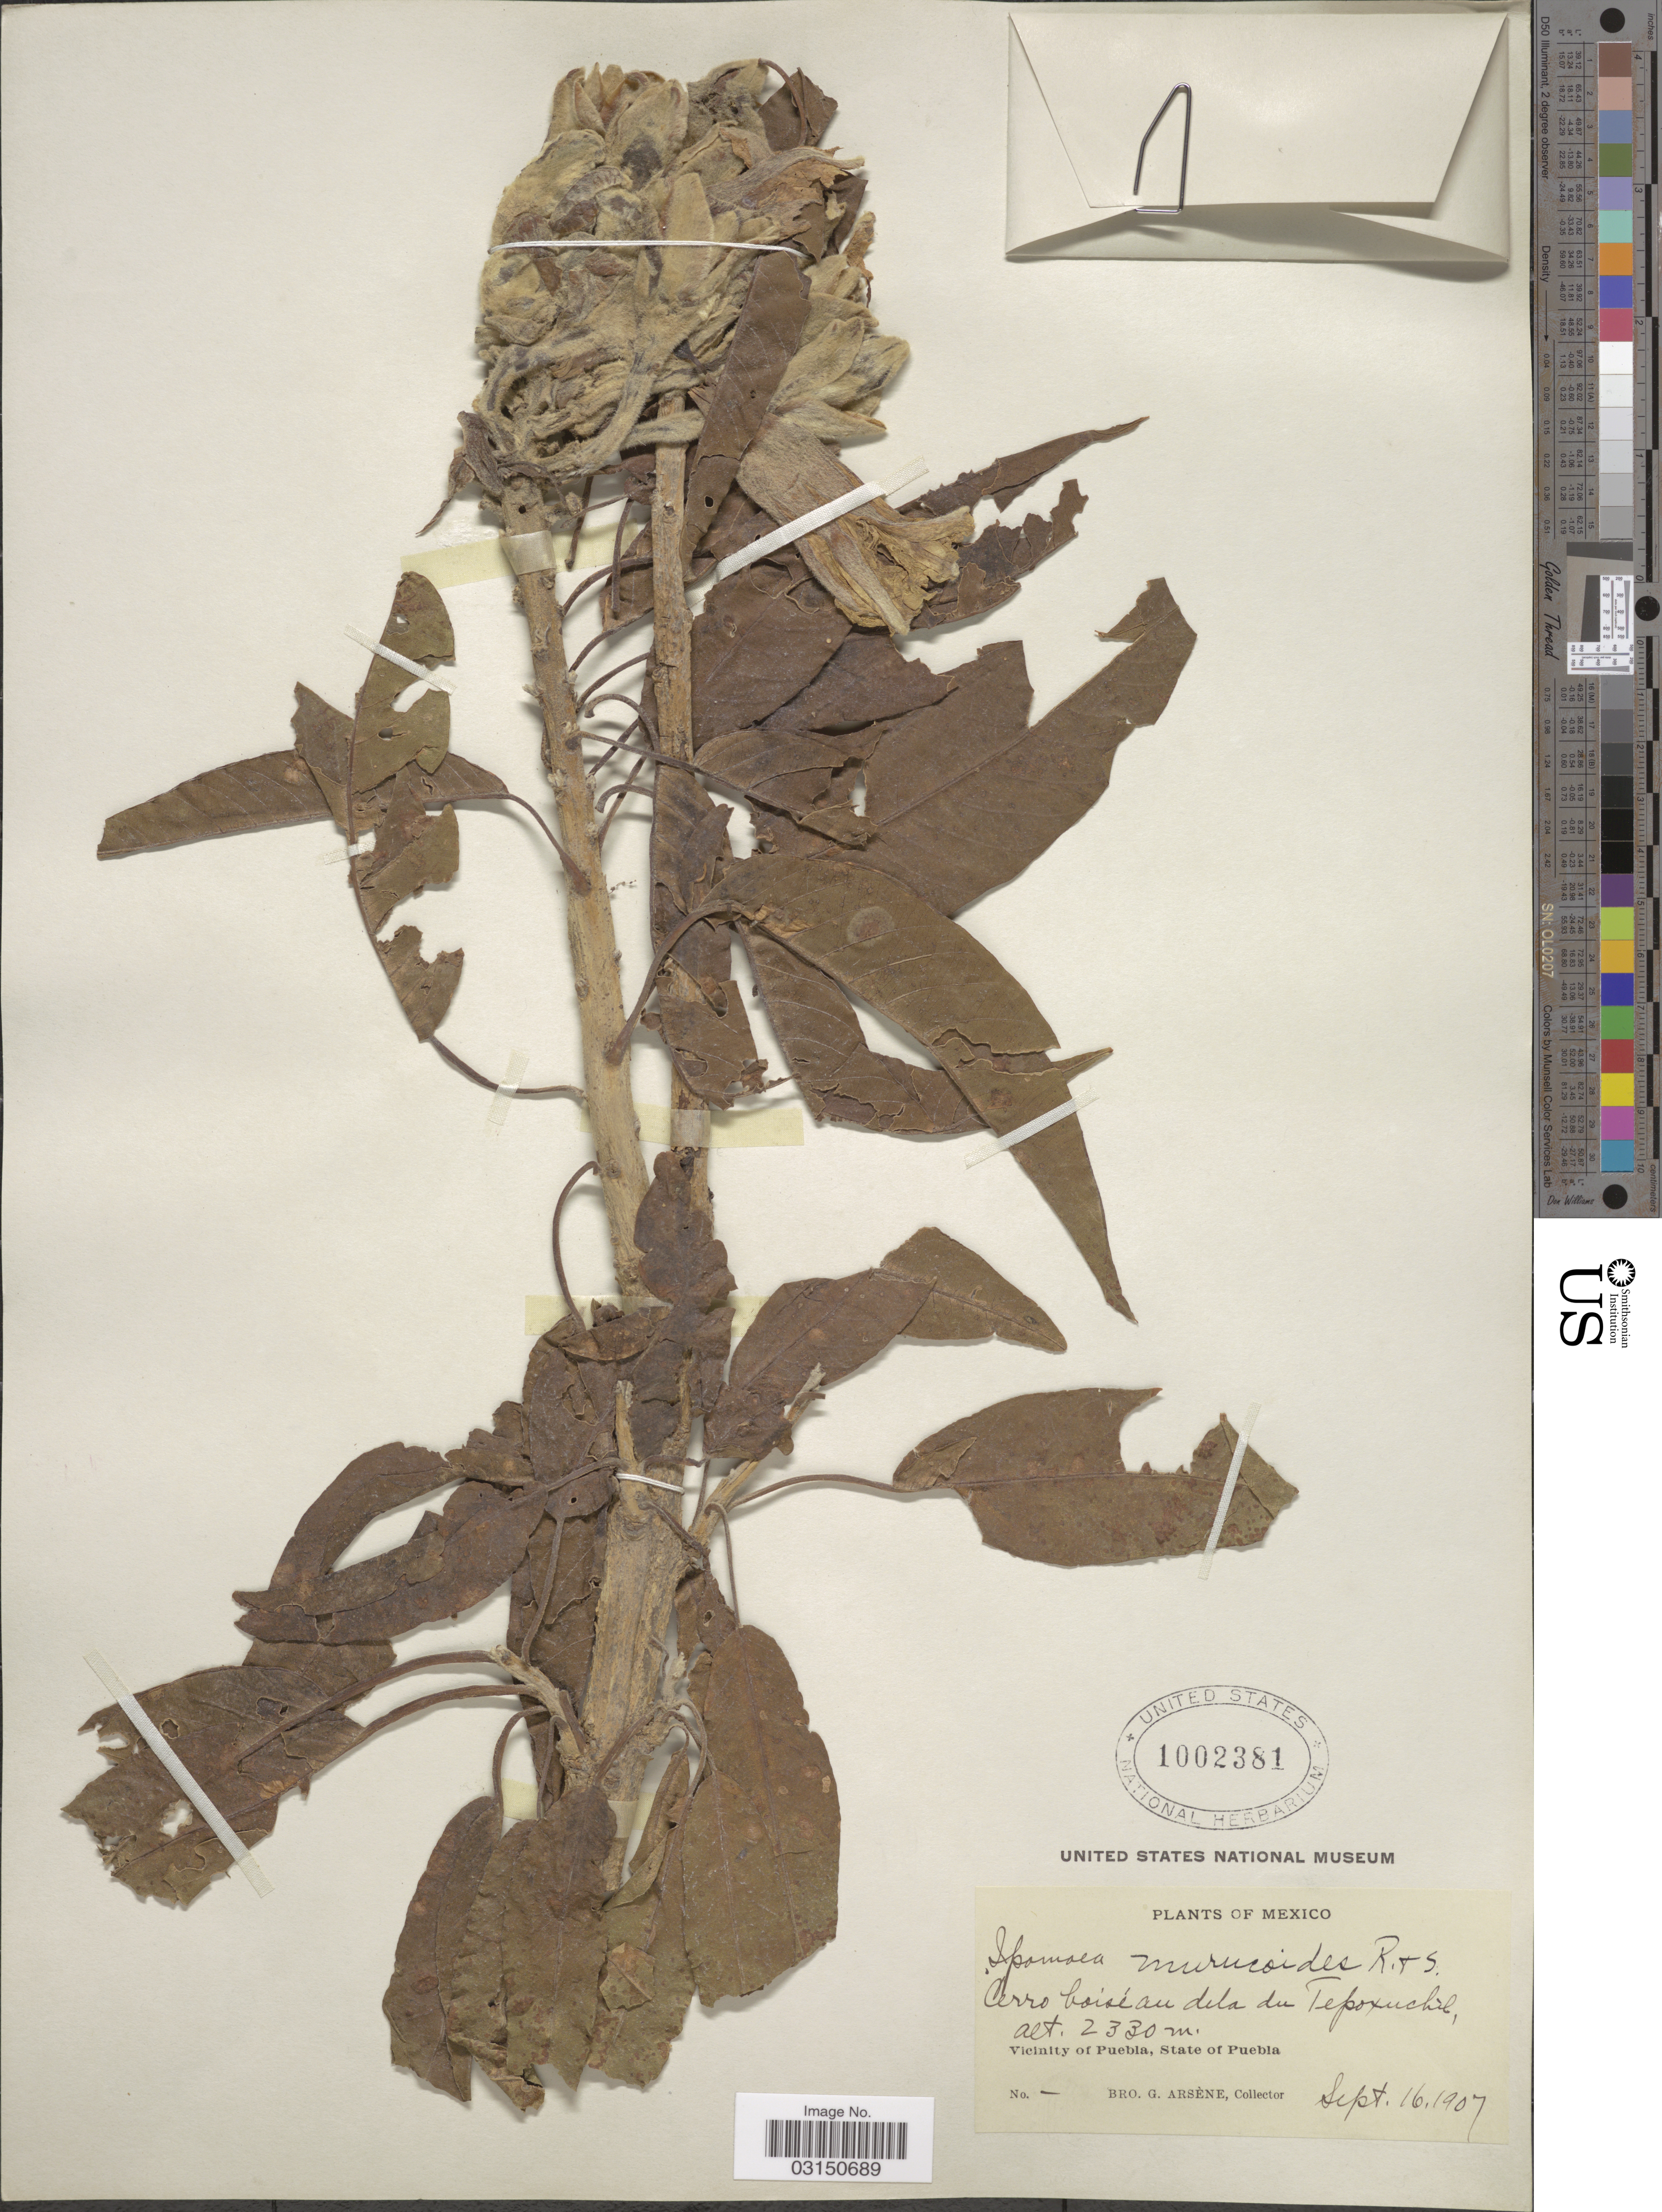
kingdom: Plantae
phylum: Tracheophyta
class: Magnoliopsida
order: Solanales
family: Convolvulaceae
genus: Ipomoea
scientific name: Ipomoea murucoides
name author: Roem. & Schult.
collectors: Bro. G. Arsène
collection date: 1907-09-16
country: Mexico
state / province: Puebla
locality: Cerro boiséau dela du Tepoxuchil. Vicinity of Puebla.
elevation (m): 2330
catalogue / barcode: US 1002381